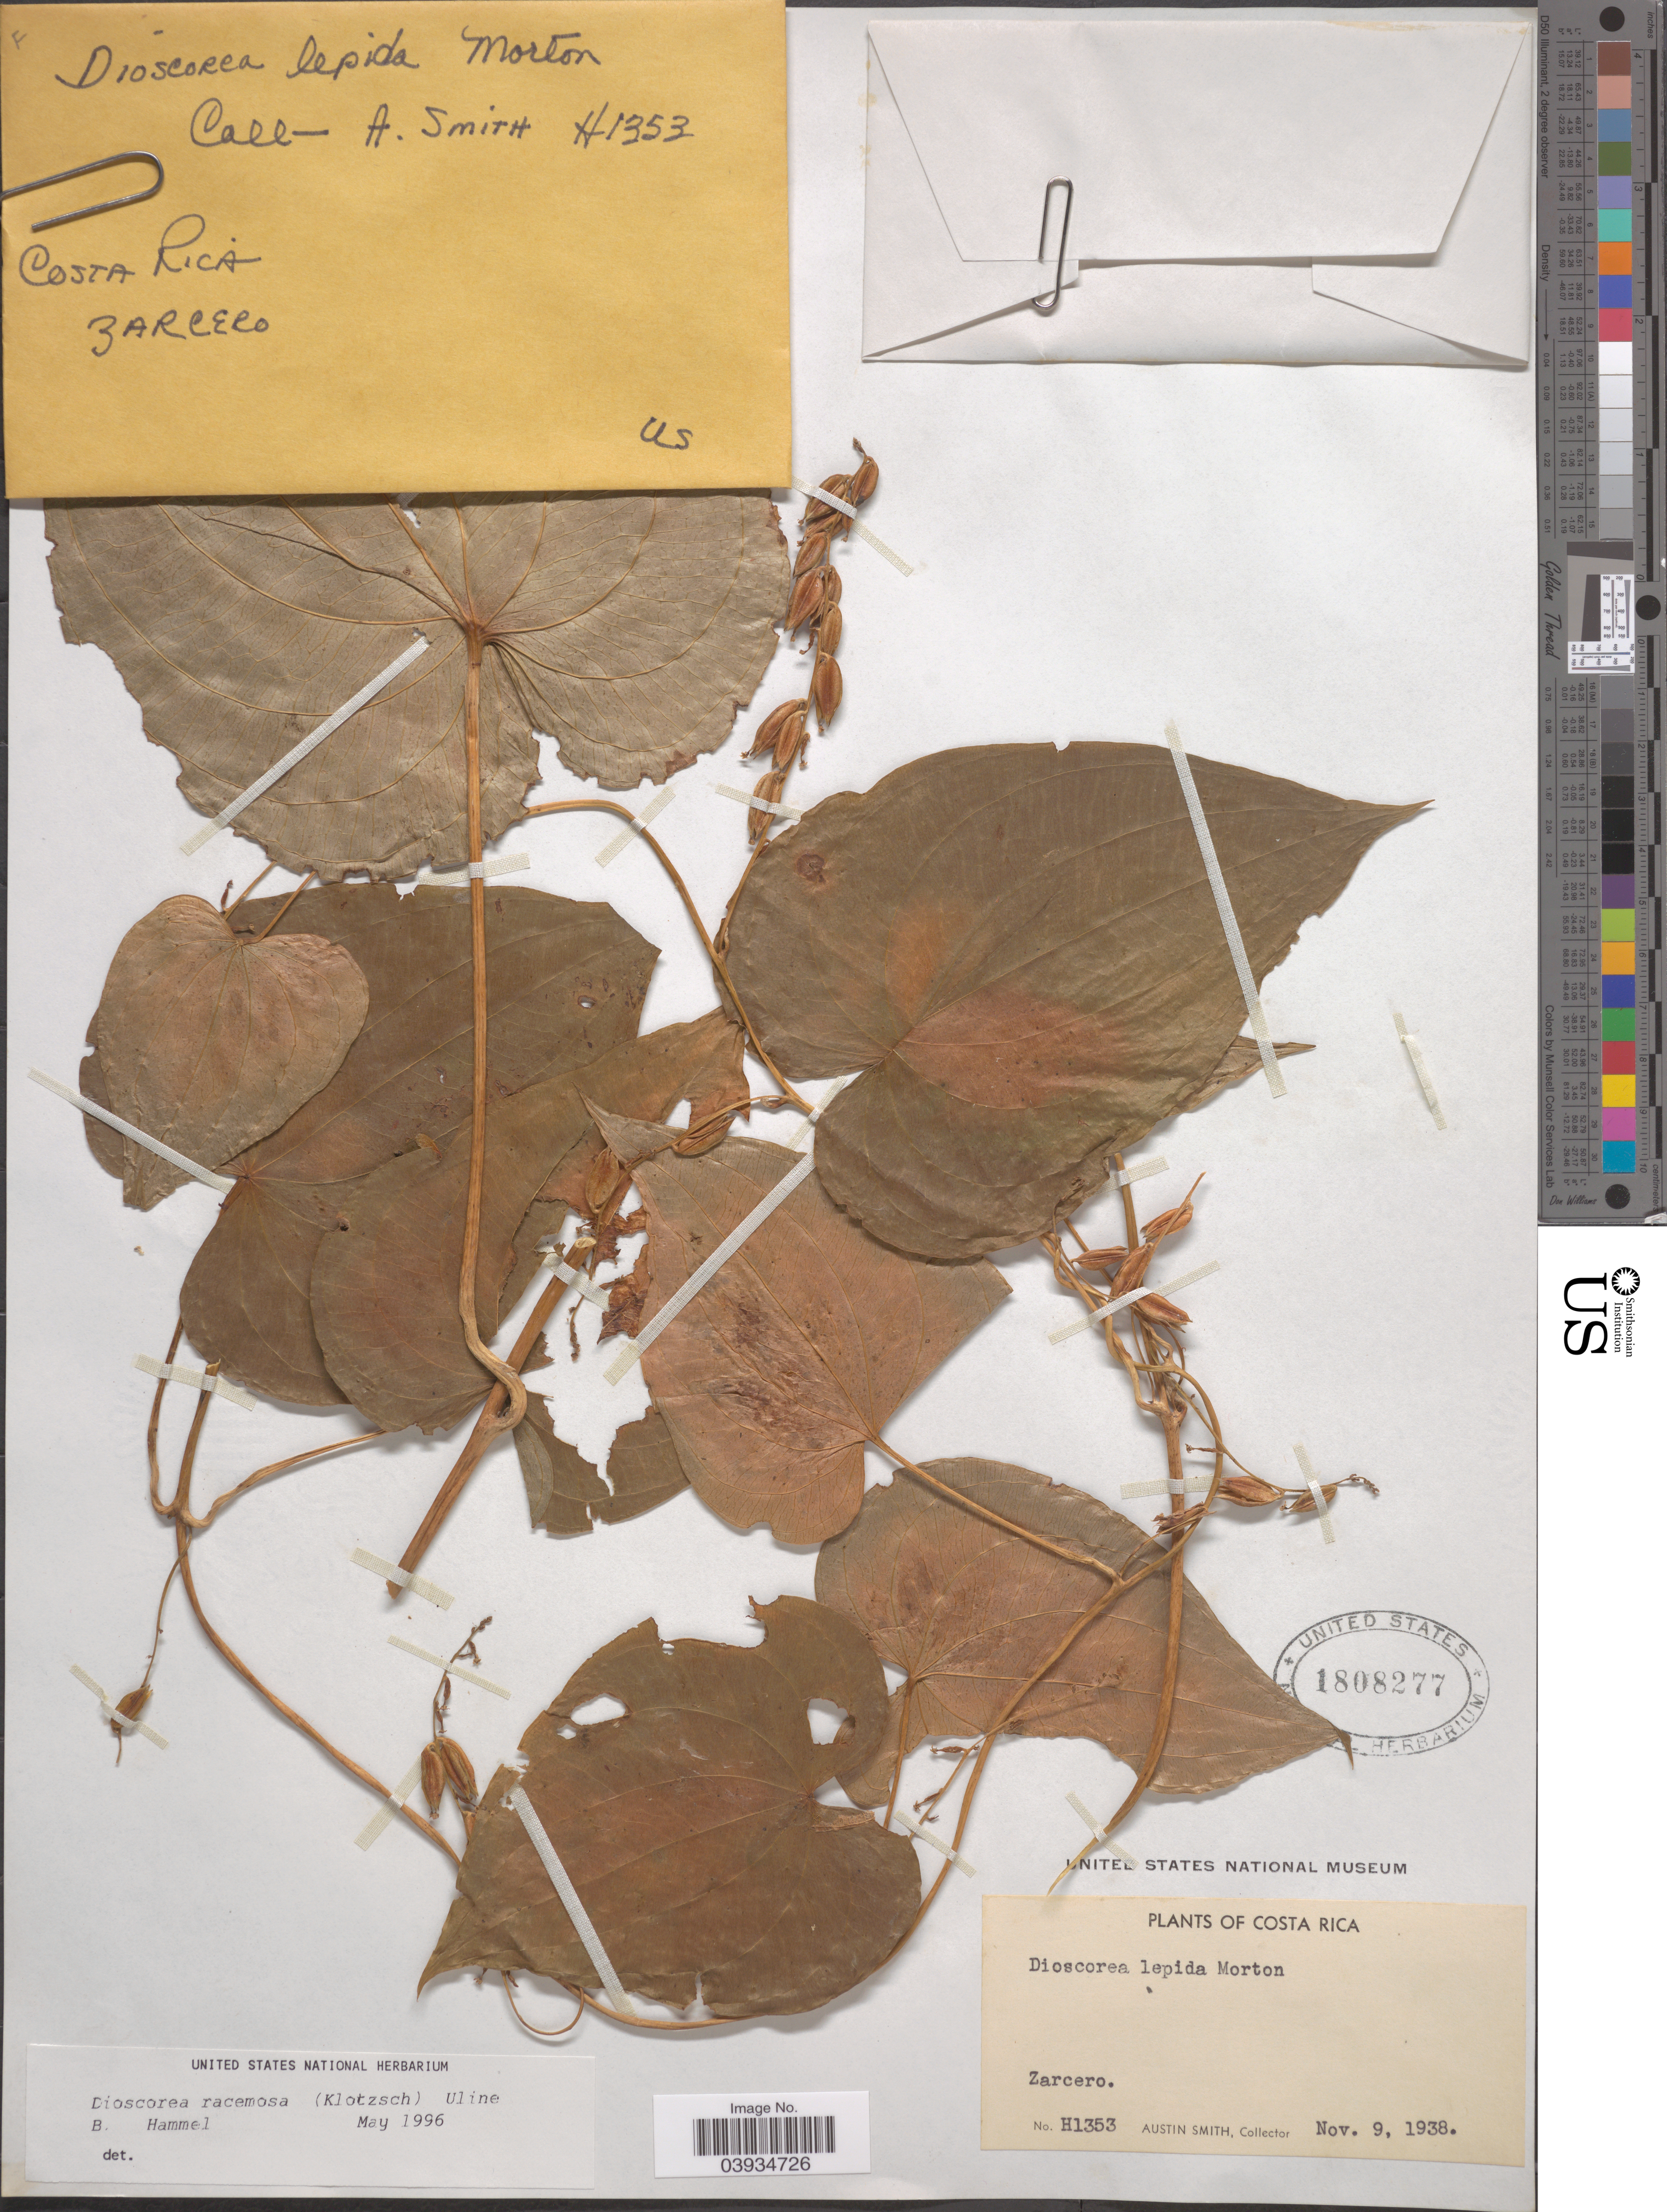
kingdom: Plantae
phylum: Tracheophyta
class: Liliopsida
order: Dioscoreales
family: Dioscoreaceae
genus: Dioscorea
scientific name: Dioscorea racemosa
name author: Rusby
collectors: Aust P. Smith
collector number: H1353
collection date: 1938-11-09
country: Costa Rica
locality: Zarcero.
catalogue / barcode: US 1808277